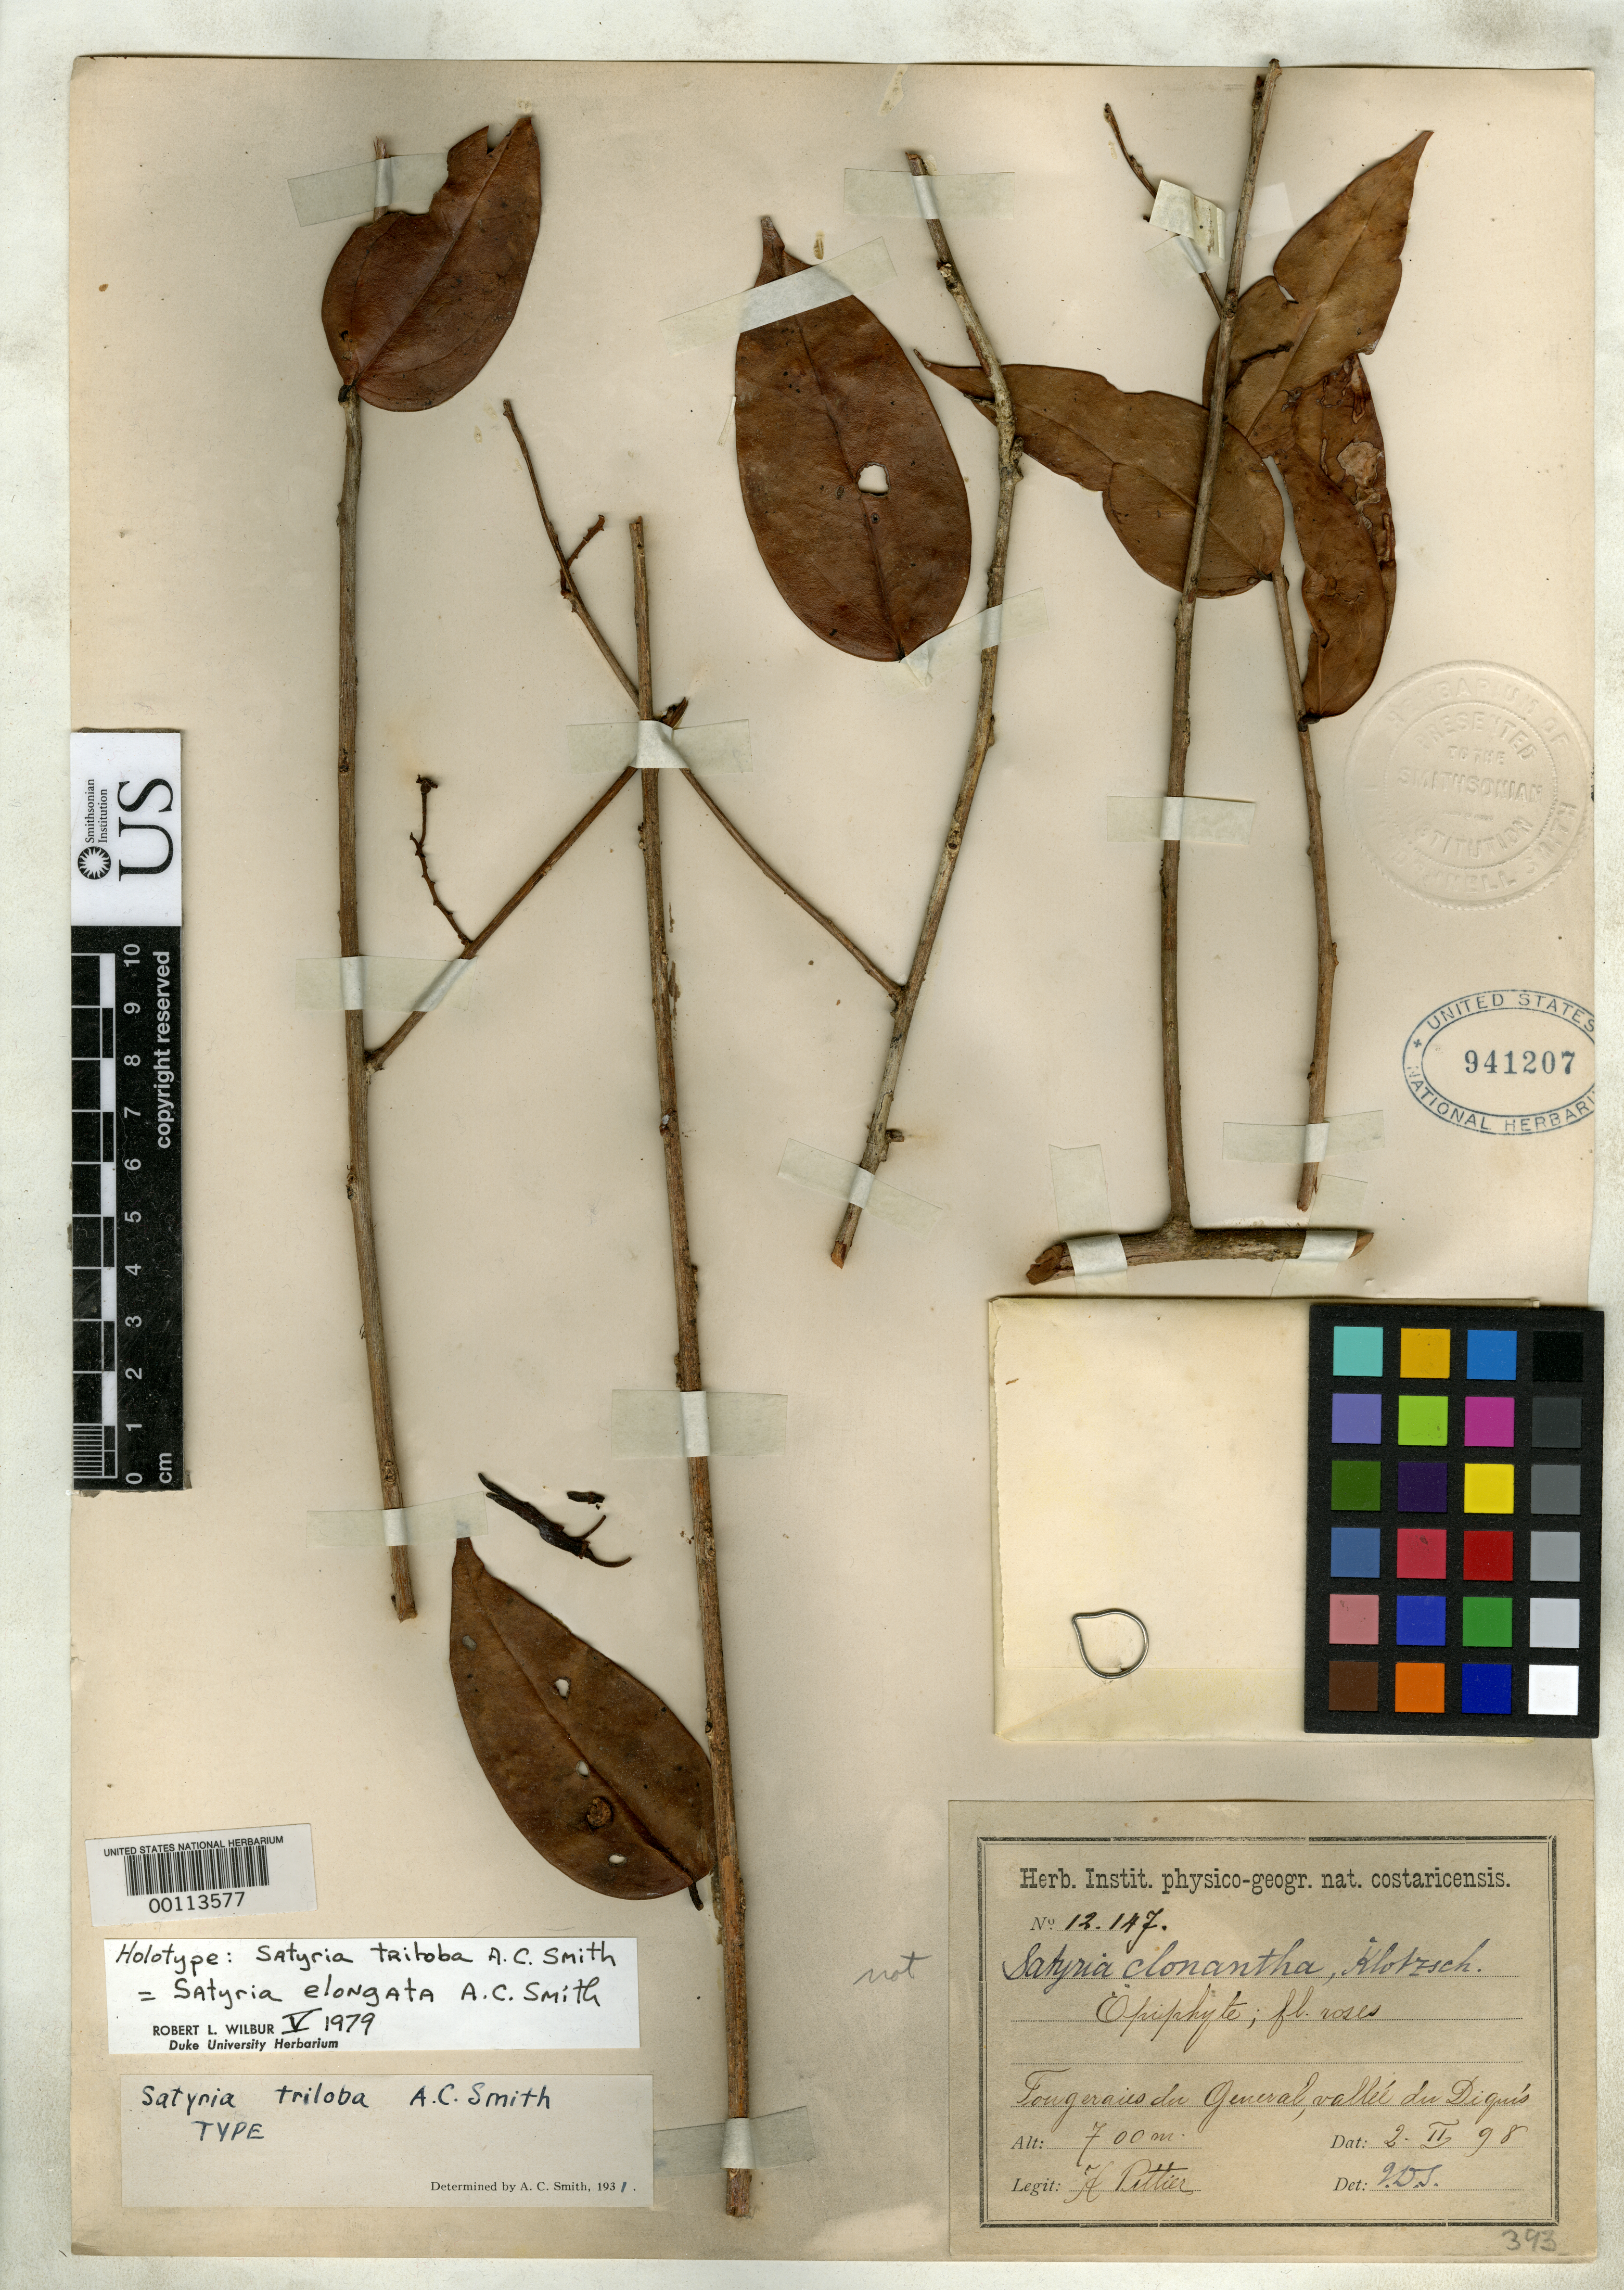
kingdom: Plantae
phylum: Tracheophyta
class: Magnoliopsida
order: Ericales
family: Ericaceae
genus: Satyria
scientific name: Satyria triloba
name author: A.C. Sm.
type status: Holotype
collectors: H. F. Pittier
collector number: Inst. Phys. Costa Rica 12147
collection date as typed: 02 Feb 1898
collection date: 1898-02-02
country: Costa Rica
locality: "Fougeraies du General, Vallee du Diquis"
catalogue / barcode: US 941207